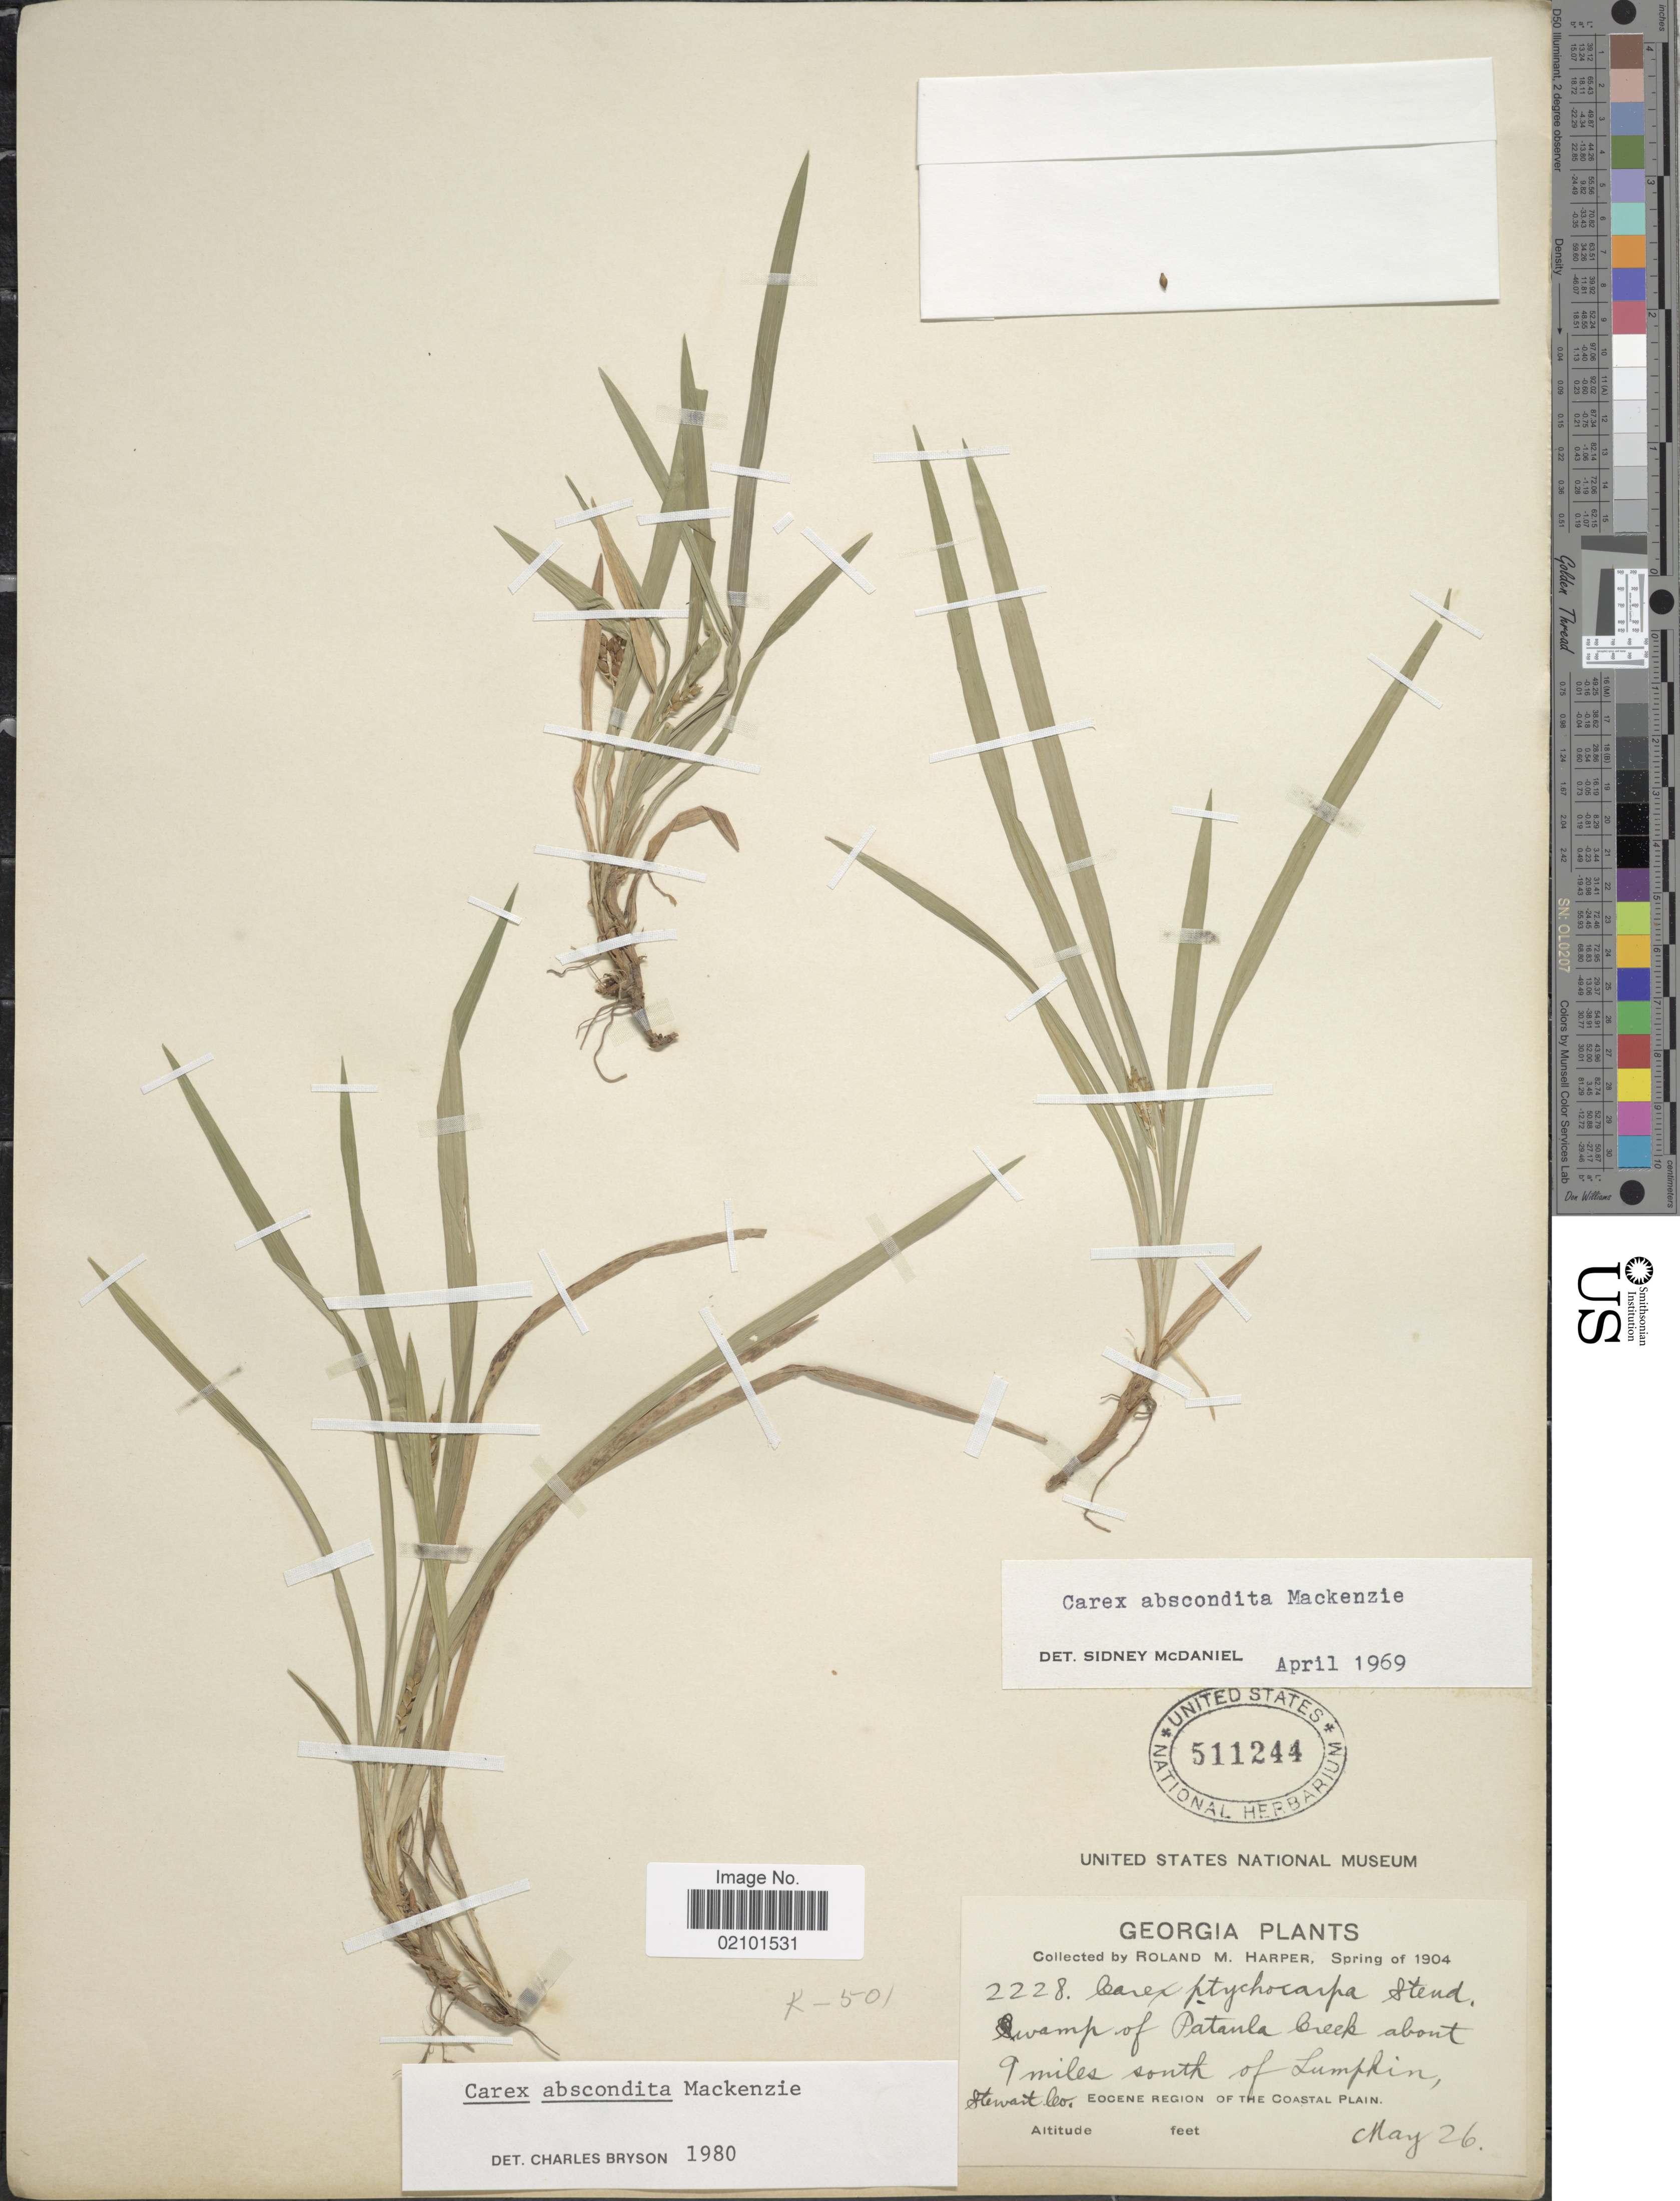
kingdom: Plantae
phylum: Tracheophyta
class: Liliopsida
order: Poales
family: Cyperaceae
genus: Carex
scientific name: Carex abscondita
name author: Mack.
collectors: R. M. Harper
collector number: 2228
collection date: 1904-05-26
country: United States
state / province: Georgia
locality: Swamp of Patanla Creek about 9 miles south of Lumpkin, Eocene region of the coastal Plain. Stewart Co.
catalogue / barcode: US 511244